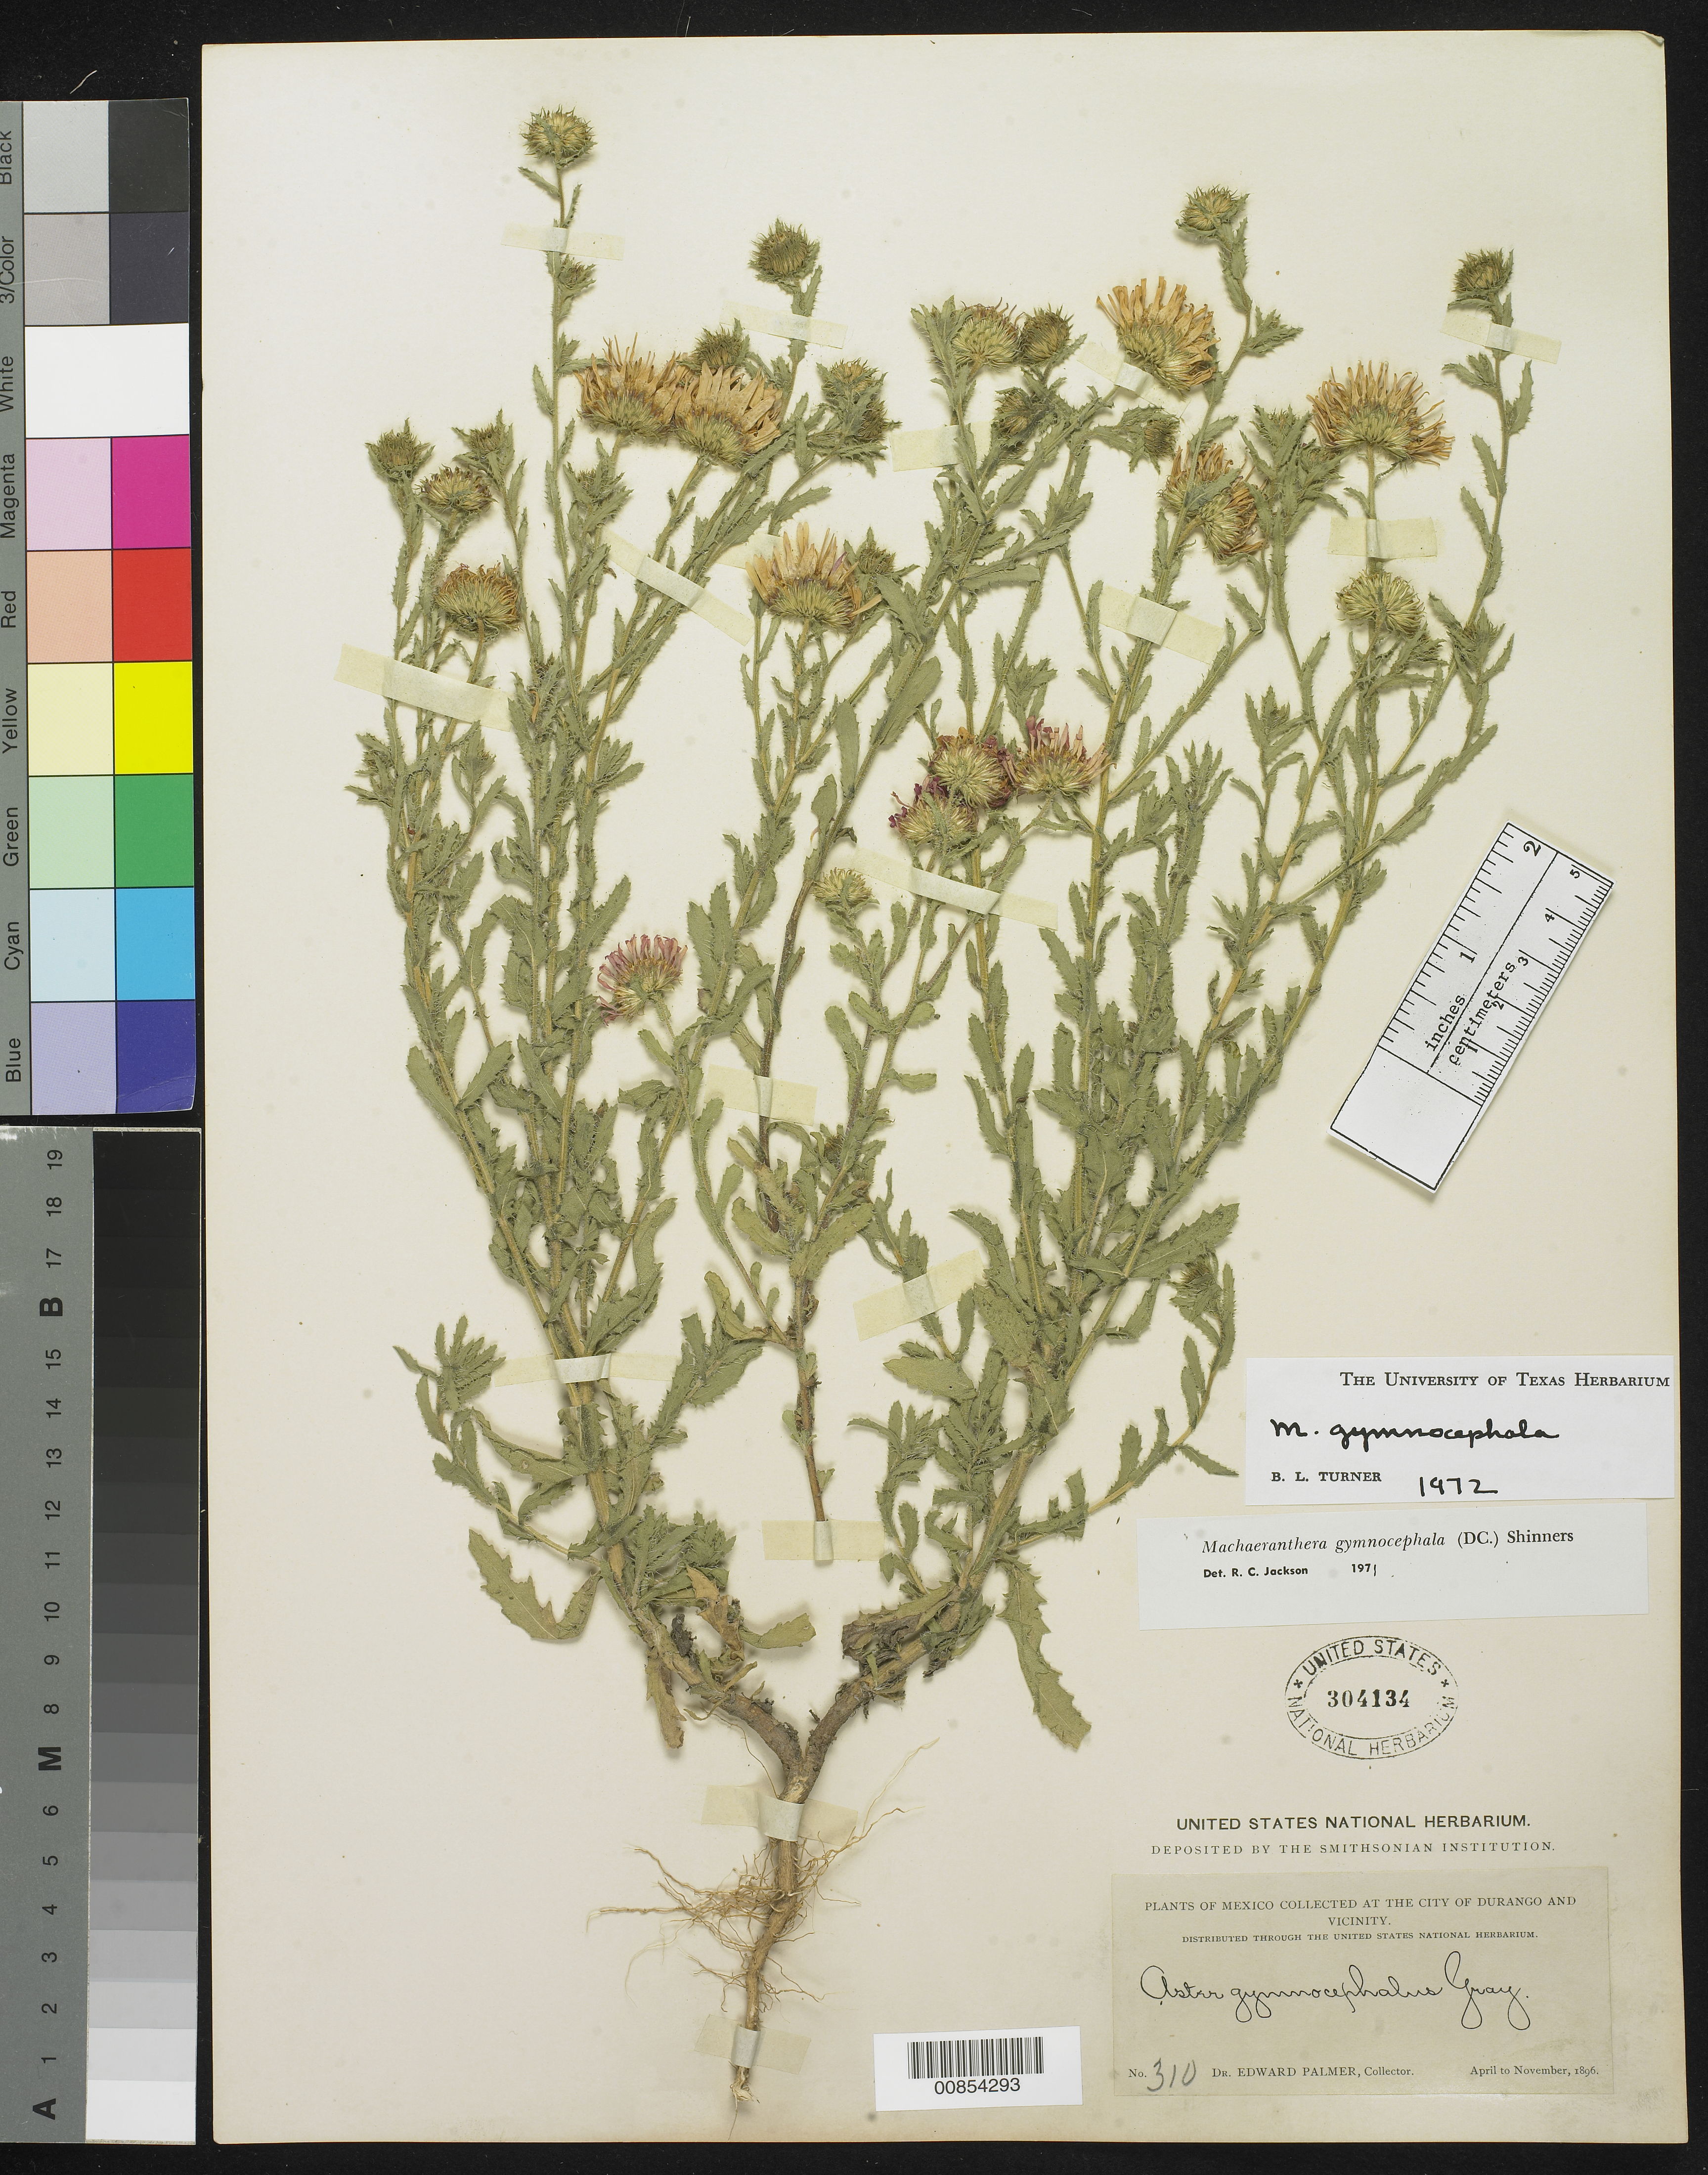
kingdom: Plantae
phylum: Tracheophyta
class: Magnoliopsida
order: Asterales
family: Asteraceae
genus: Machaeranthera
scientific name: Machaeranthera gymnocephala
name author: (DC.) Shinners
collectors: E. Palmer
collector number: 310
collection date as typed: Apr 1896 to -- Nov 1896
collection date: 1896-04/1896-11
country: Mexico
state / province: Durango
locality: City of Durango and vicinity.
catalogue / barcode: US 304134